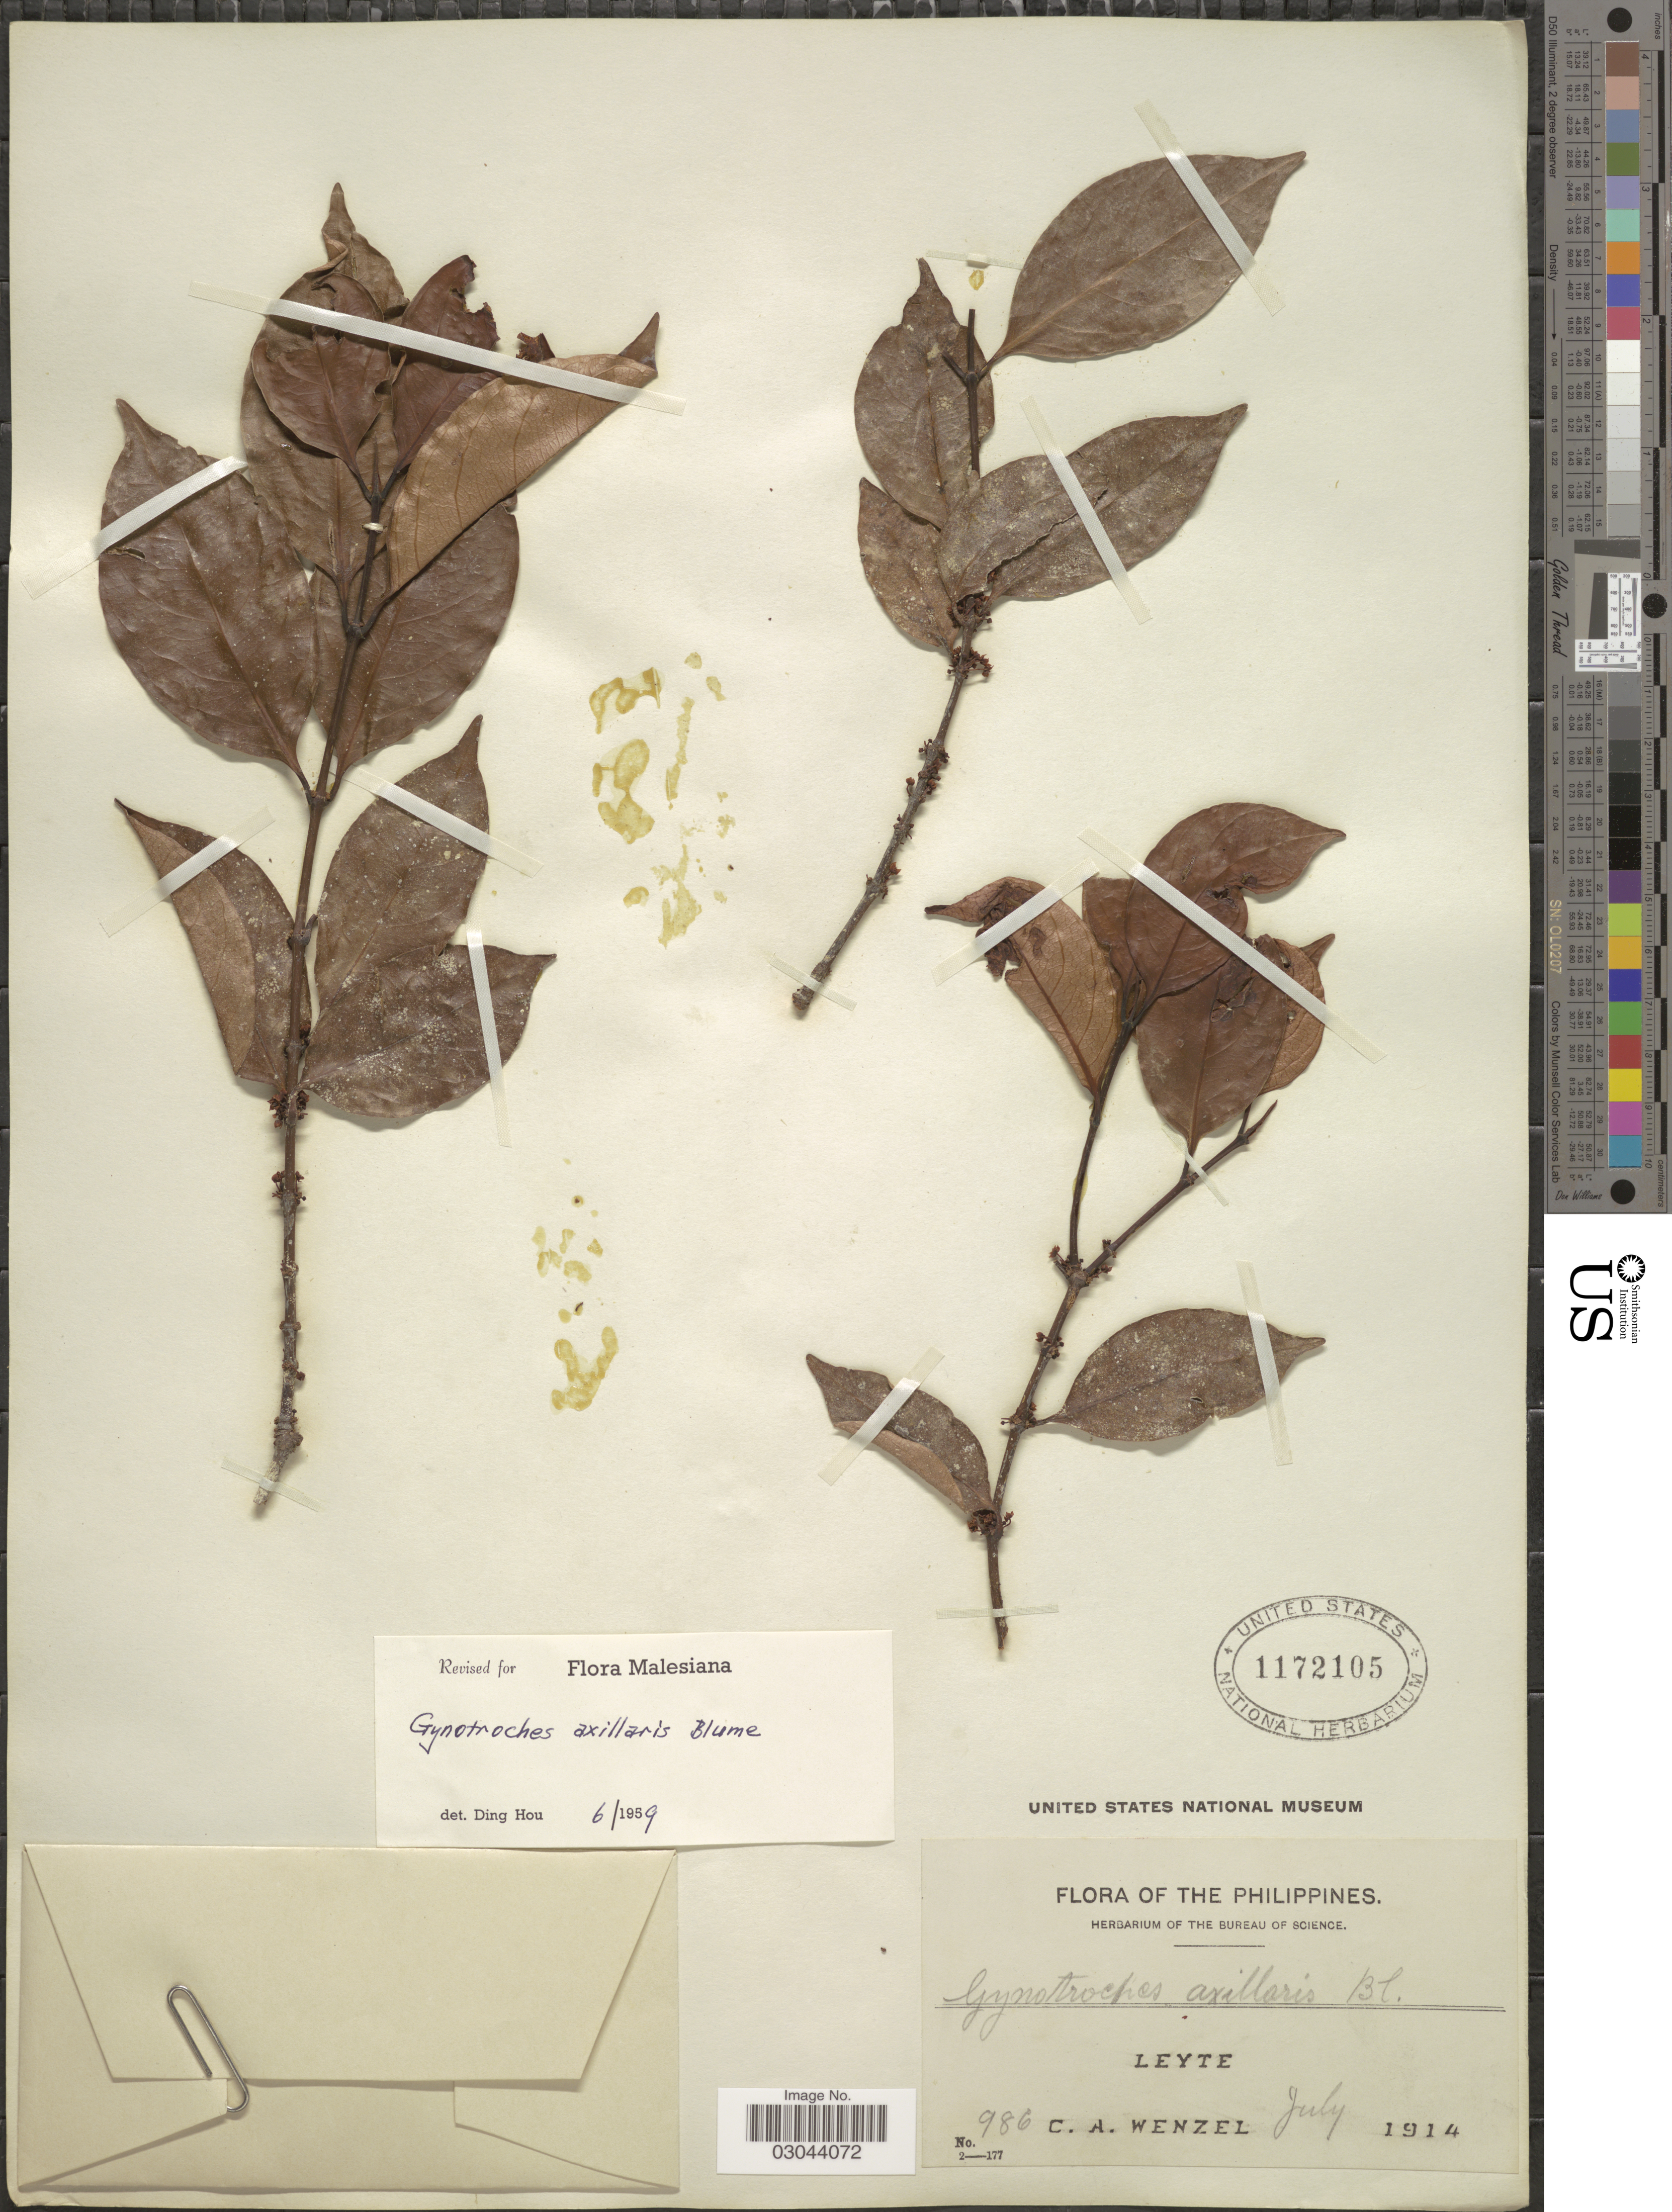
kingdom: Plantae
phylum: Tracheophyta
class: Magnoliopsida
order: Malpighiales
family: Rhizophoraceae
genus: Gynotroches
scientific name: Gynotroches axillaris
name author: Blume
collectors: C. Wenzel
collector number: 986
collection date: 1914-07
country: Philippines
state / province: Eastern Visayas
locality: Leyte.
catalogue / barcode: US 1172105